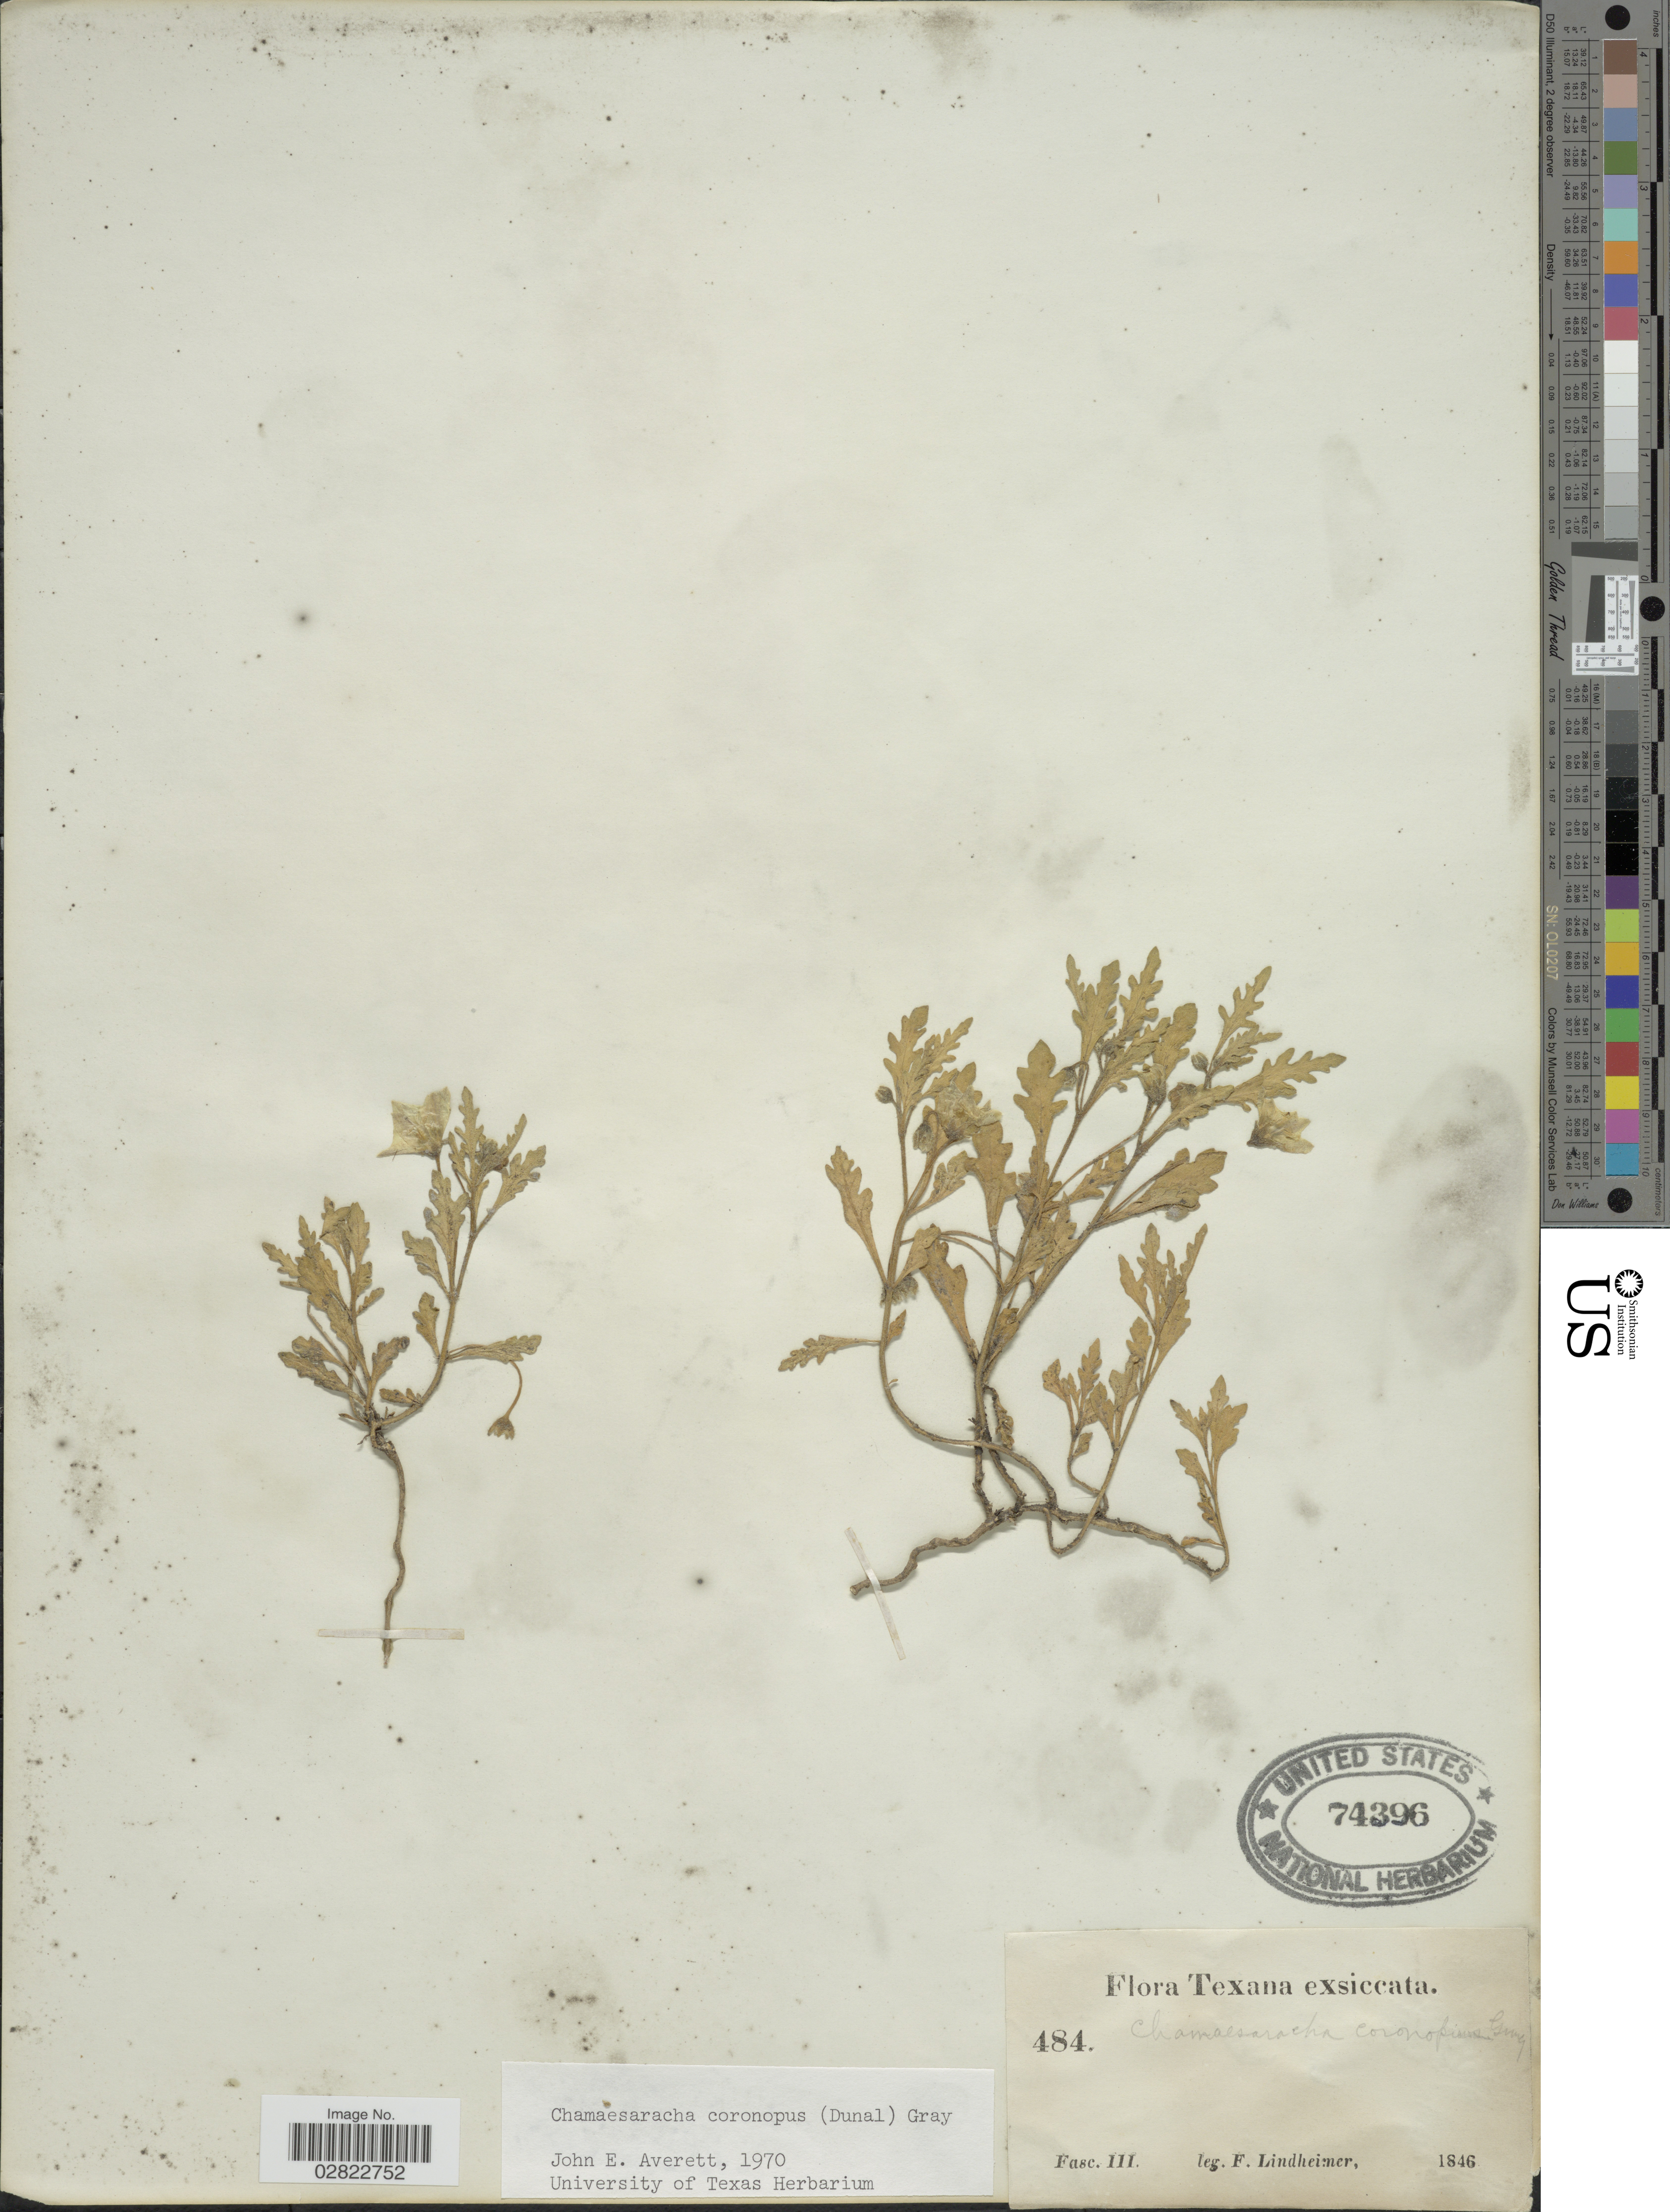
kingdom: Plantae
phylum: Tracheophyta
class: Magnoliopsida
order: Solanales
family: Solanaceae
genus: Chamaesaracha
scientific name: Chamaesaracha coronopus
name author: (Dunal) A. Gray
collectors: F. Lindheimer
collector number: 484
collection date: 1846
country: United States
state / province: Texas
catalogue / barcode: US 74396